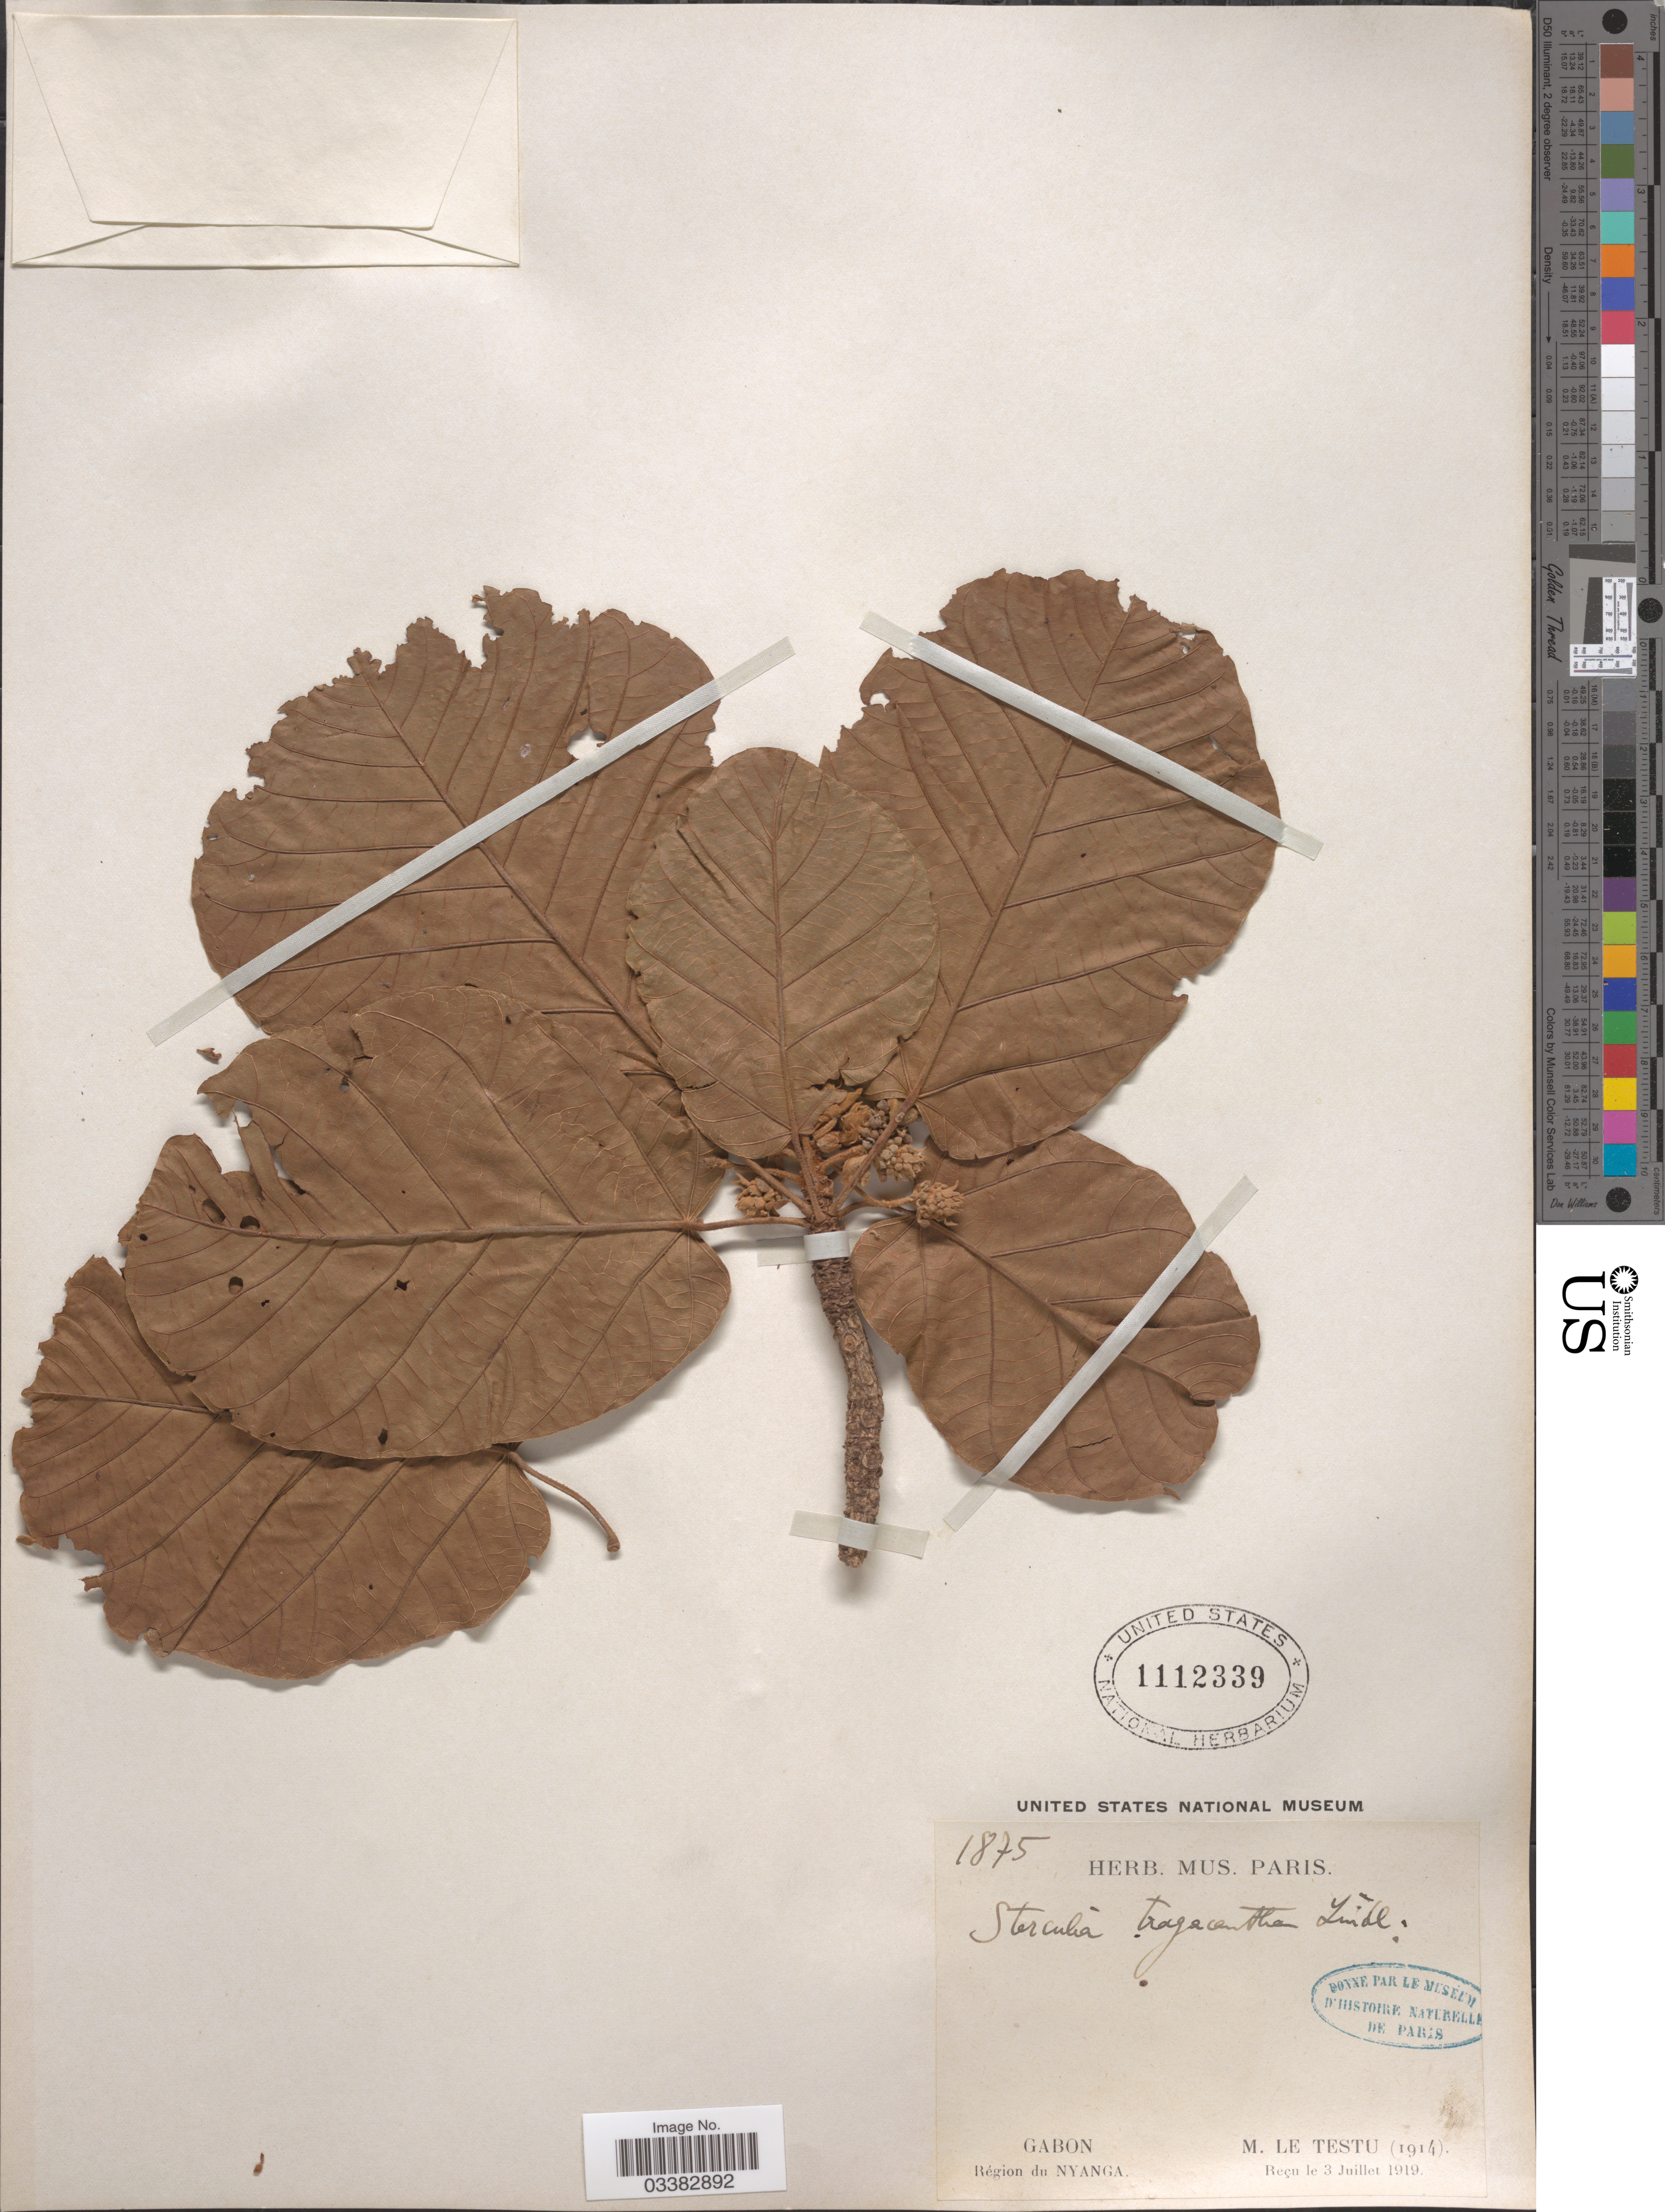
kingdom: Plantae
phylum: Tracheophyta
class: Magnoliopsida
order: Malvales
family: Malvaceae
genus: Sterculia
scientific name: Sterculia tragacantha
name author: Lindl.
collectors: M. Le Testu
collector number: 1875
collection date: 1914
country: Gabon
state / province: Nyanga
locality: Région du Nyanga.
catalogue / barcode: US 1112339